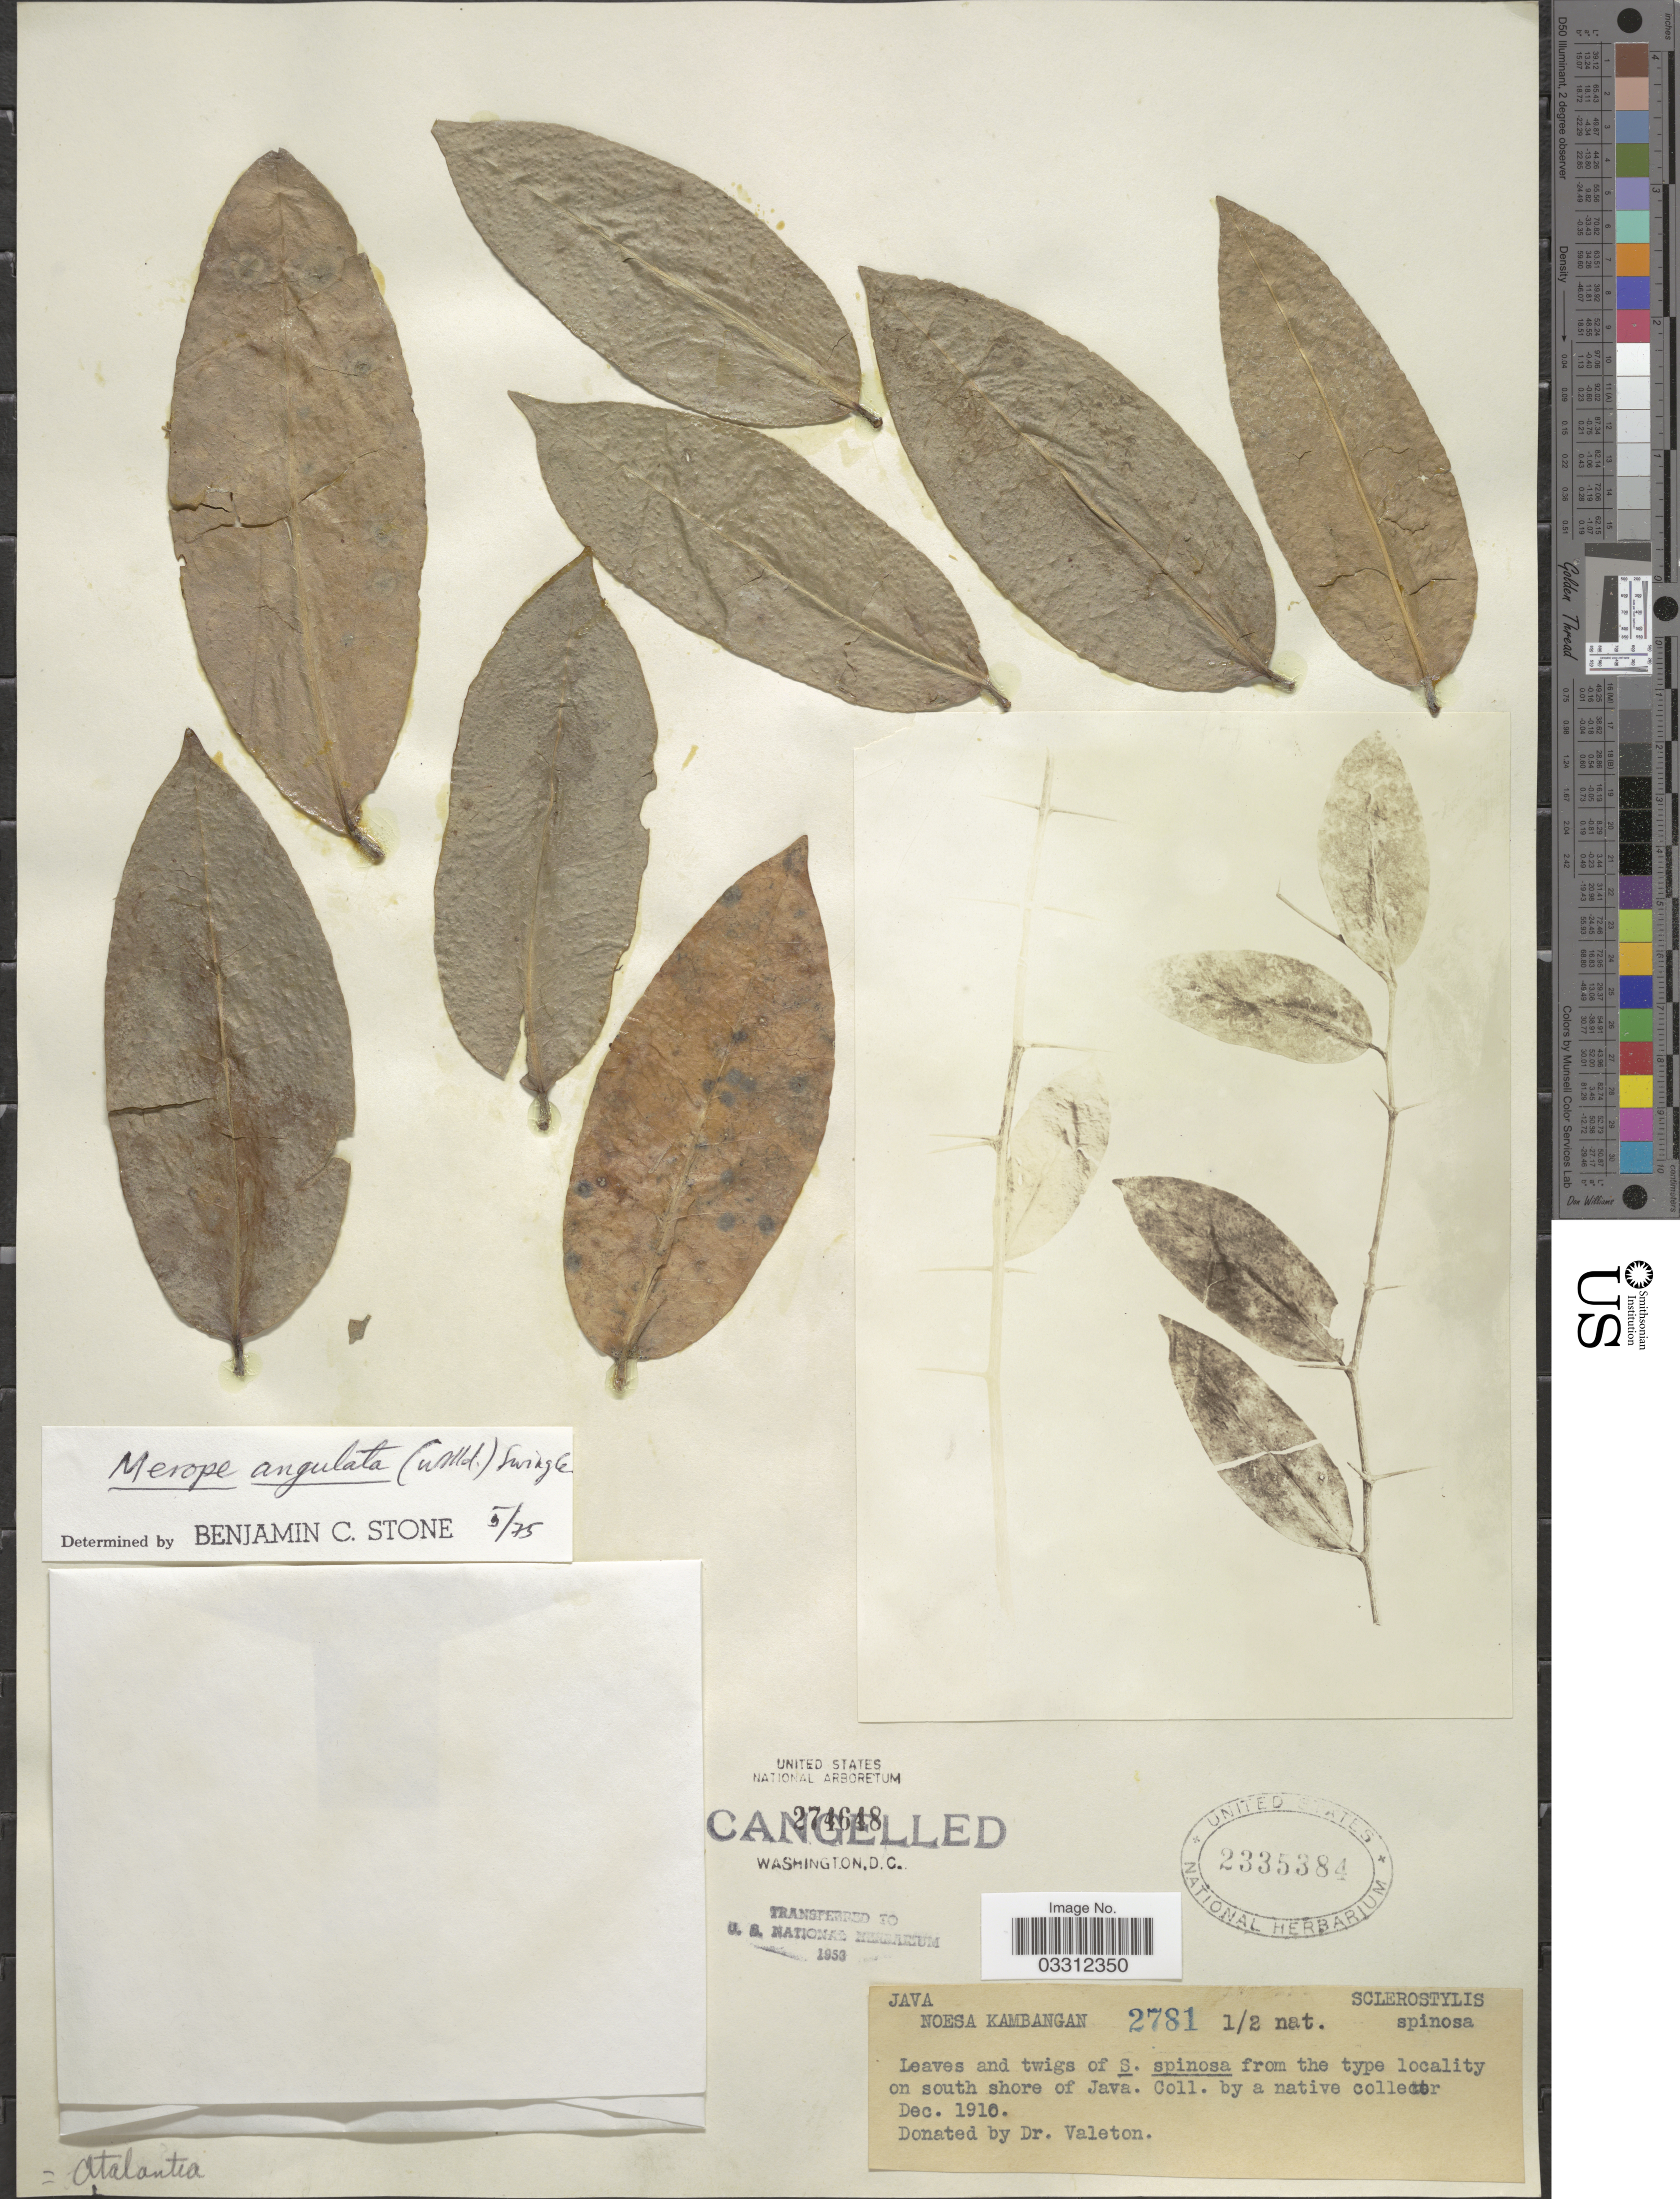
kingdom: Plantae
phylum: Tracheophyta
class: Magnoliopsida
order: Sapindales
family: Rutaceae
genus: Merope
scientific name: Merope angulata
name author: Swingle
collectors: Native collector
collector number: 2781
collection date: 1910-12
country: Indonesia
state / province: Java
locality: On south shore of Java.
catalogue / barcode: US 2335384